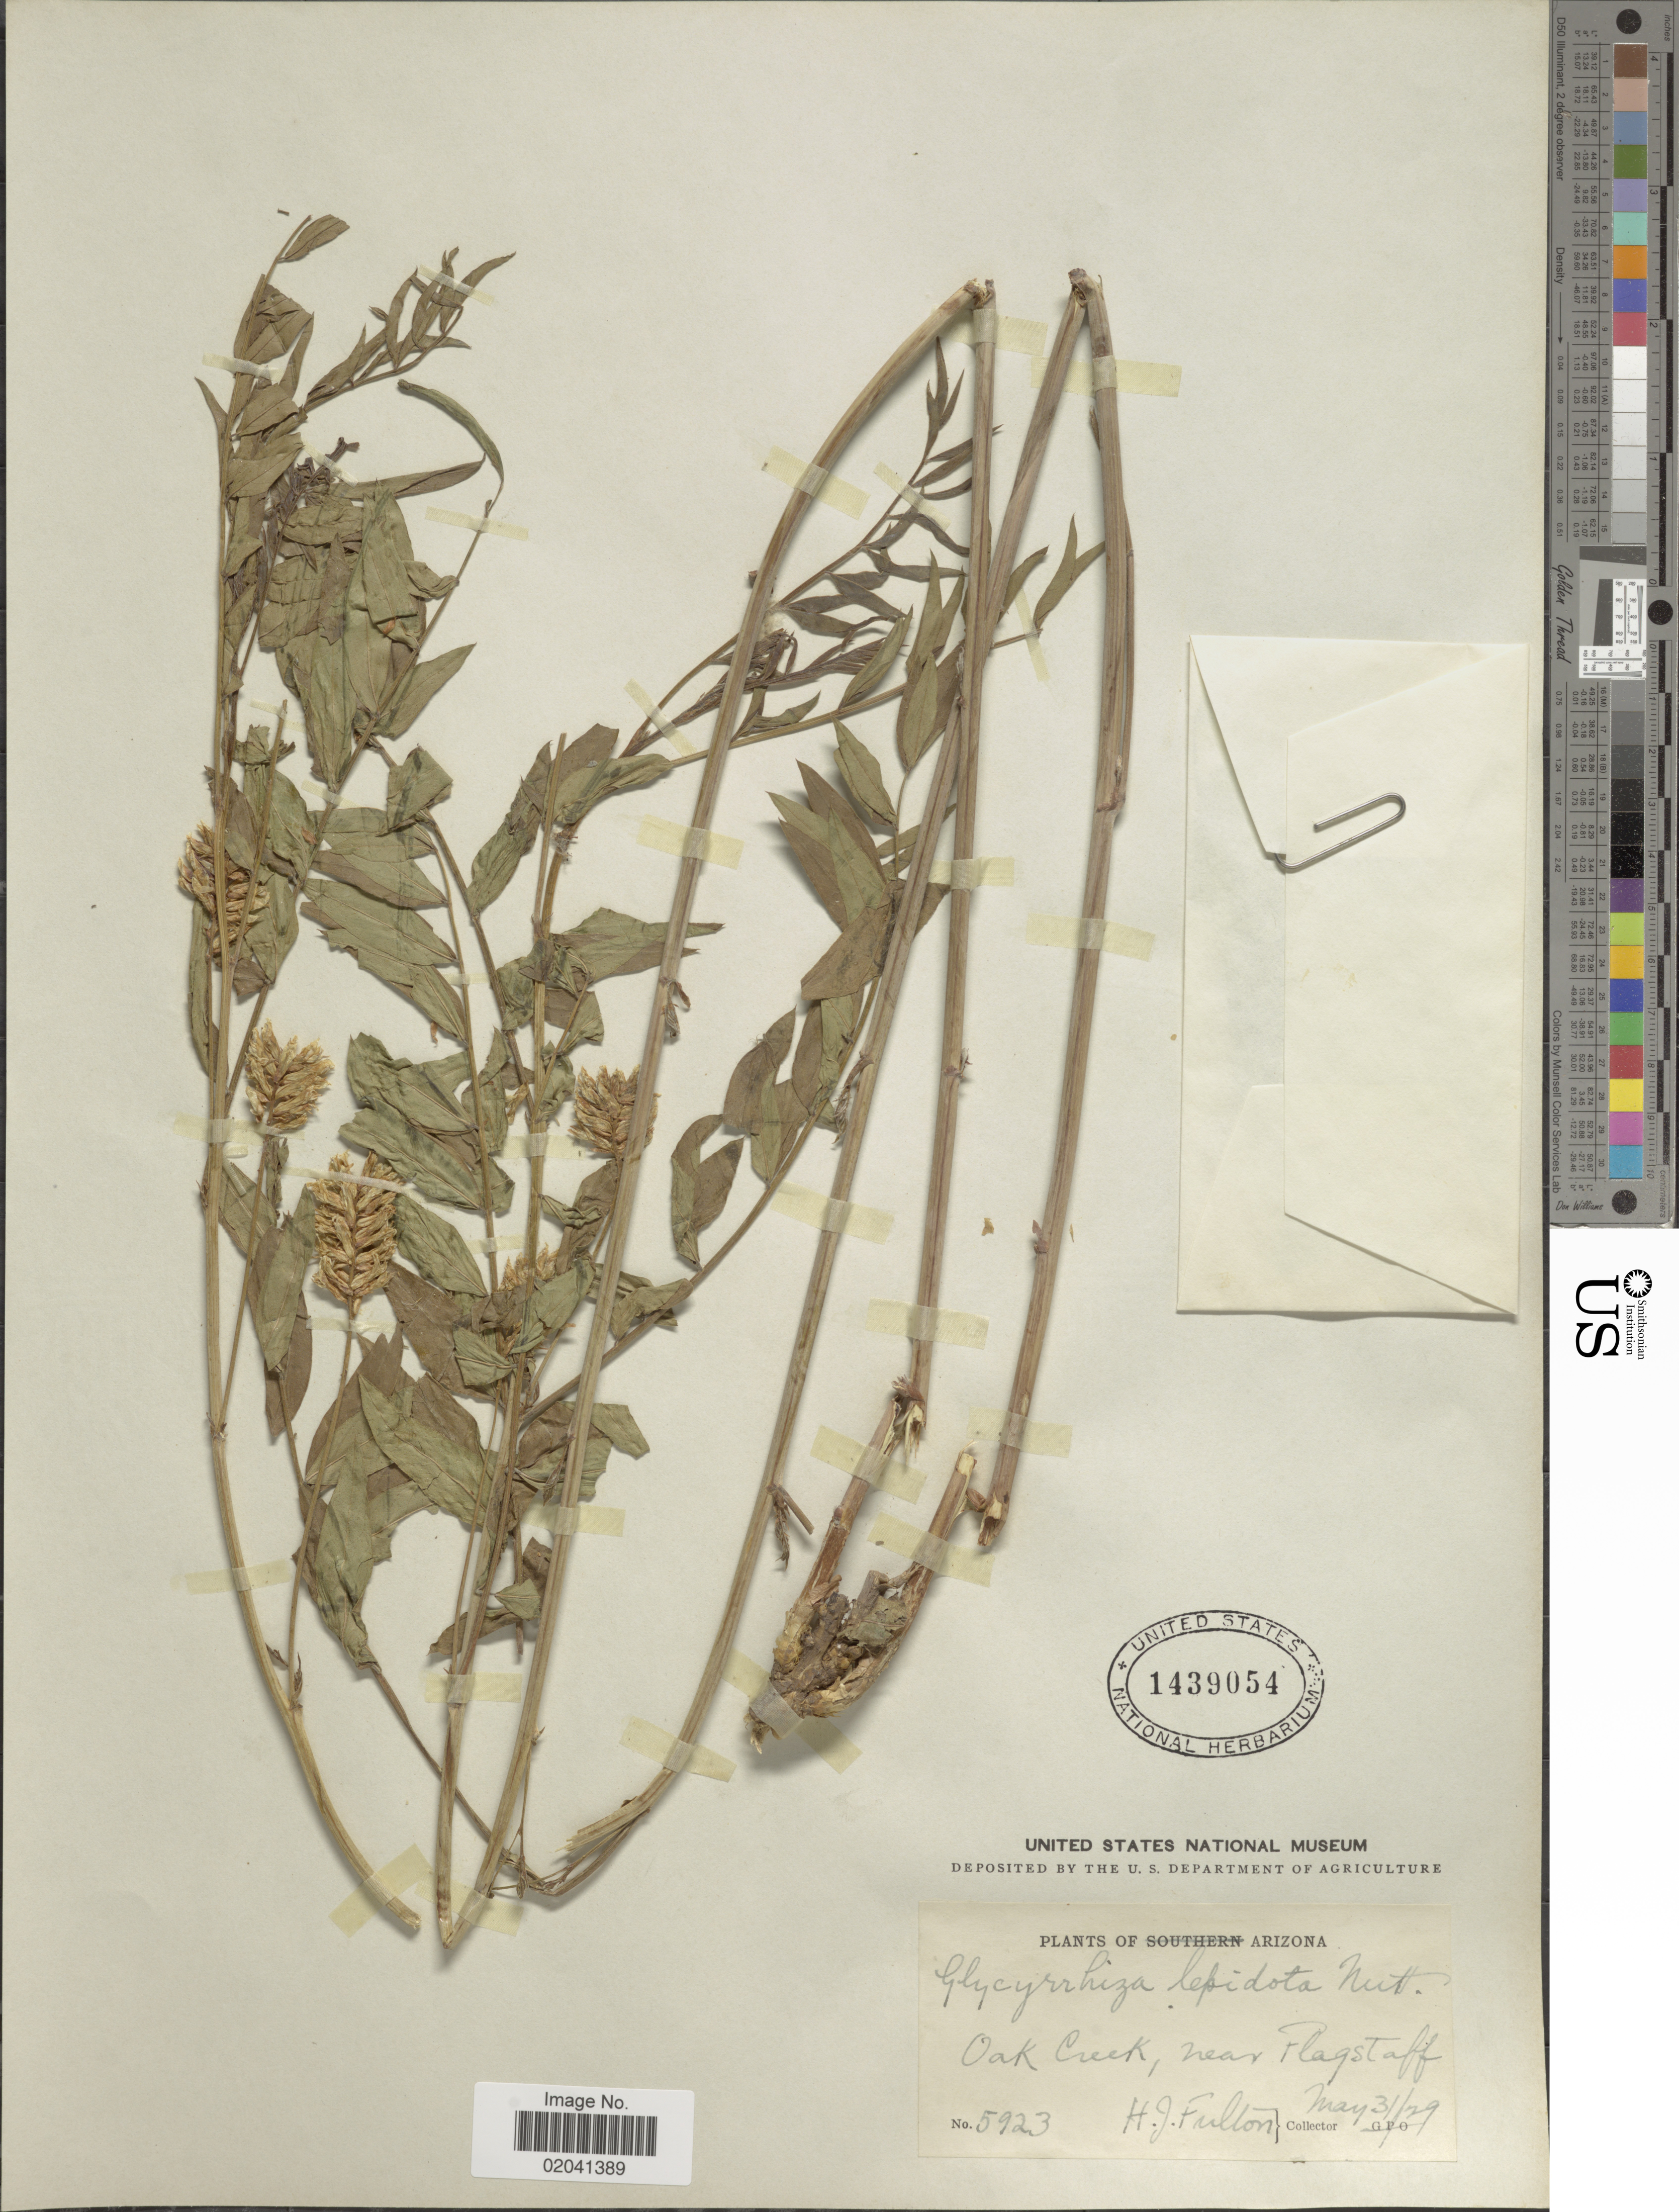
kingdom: Plantae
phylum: Tracheophyta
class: Magnoliopsida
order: Fabales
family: Fabaceae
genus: Glycyrrhiza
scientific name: Glycyrrhiza lepidota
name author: Pursh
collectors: H. Fulton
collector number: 5923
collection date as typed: Transcribed d/m/y: 3/5/29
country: United States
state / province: Arizona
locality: Oak Creek, near Flagstaff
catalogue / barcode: US 1439054